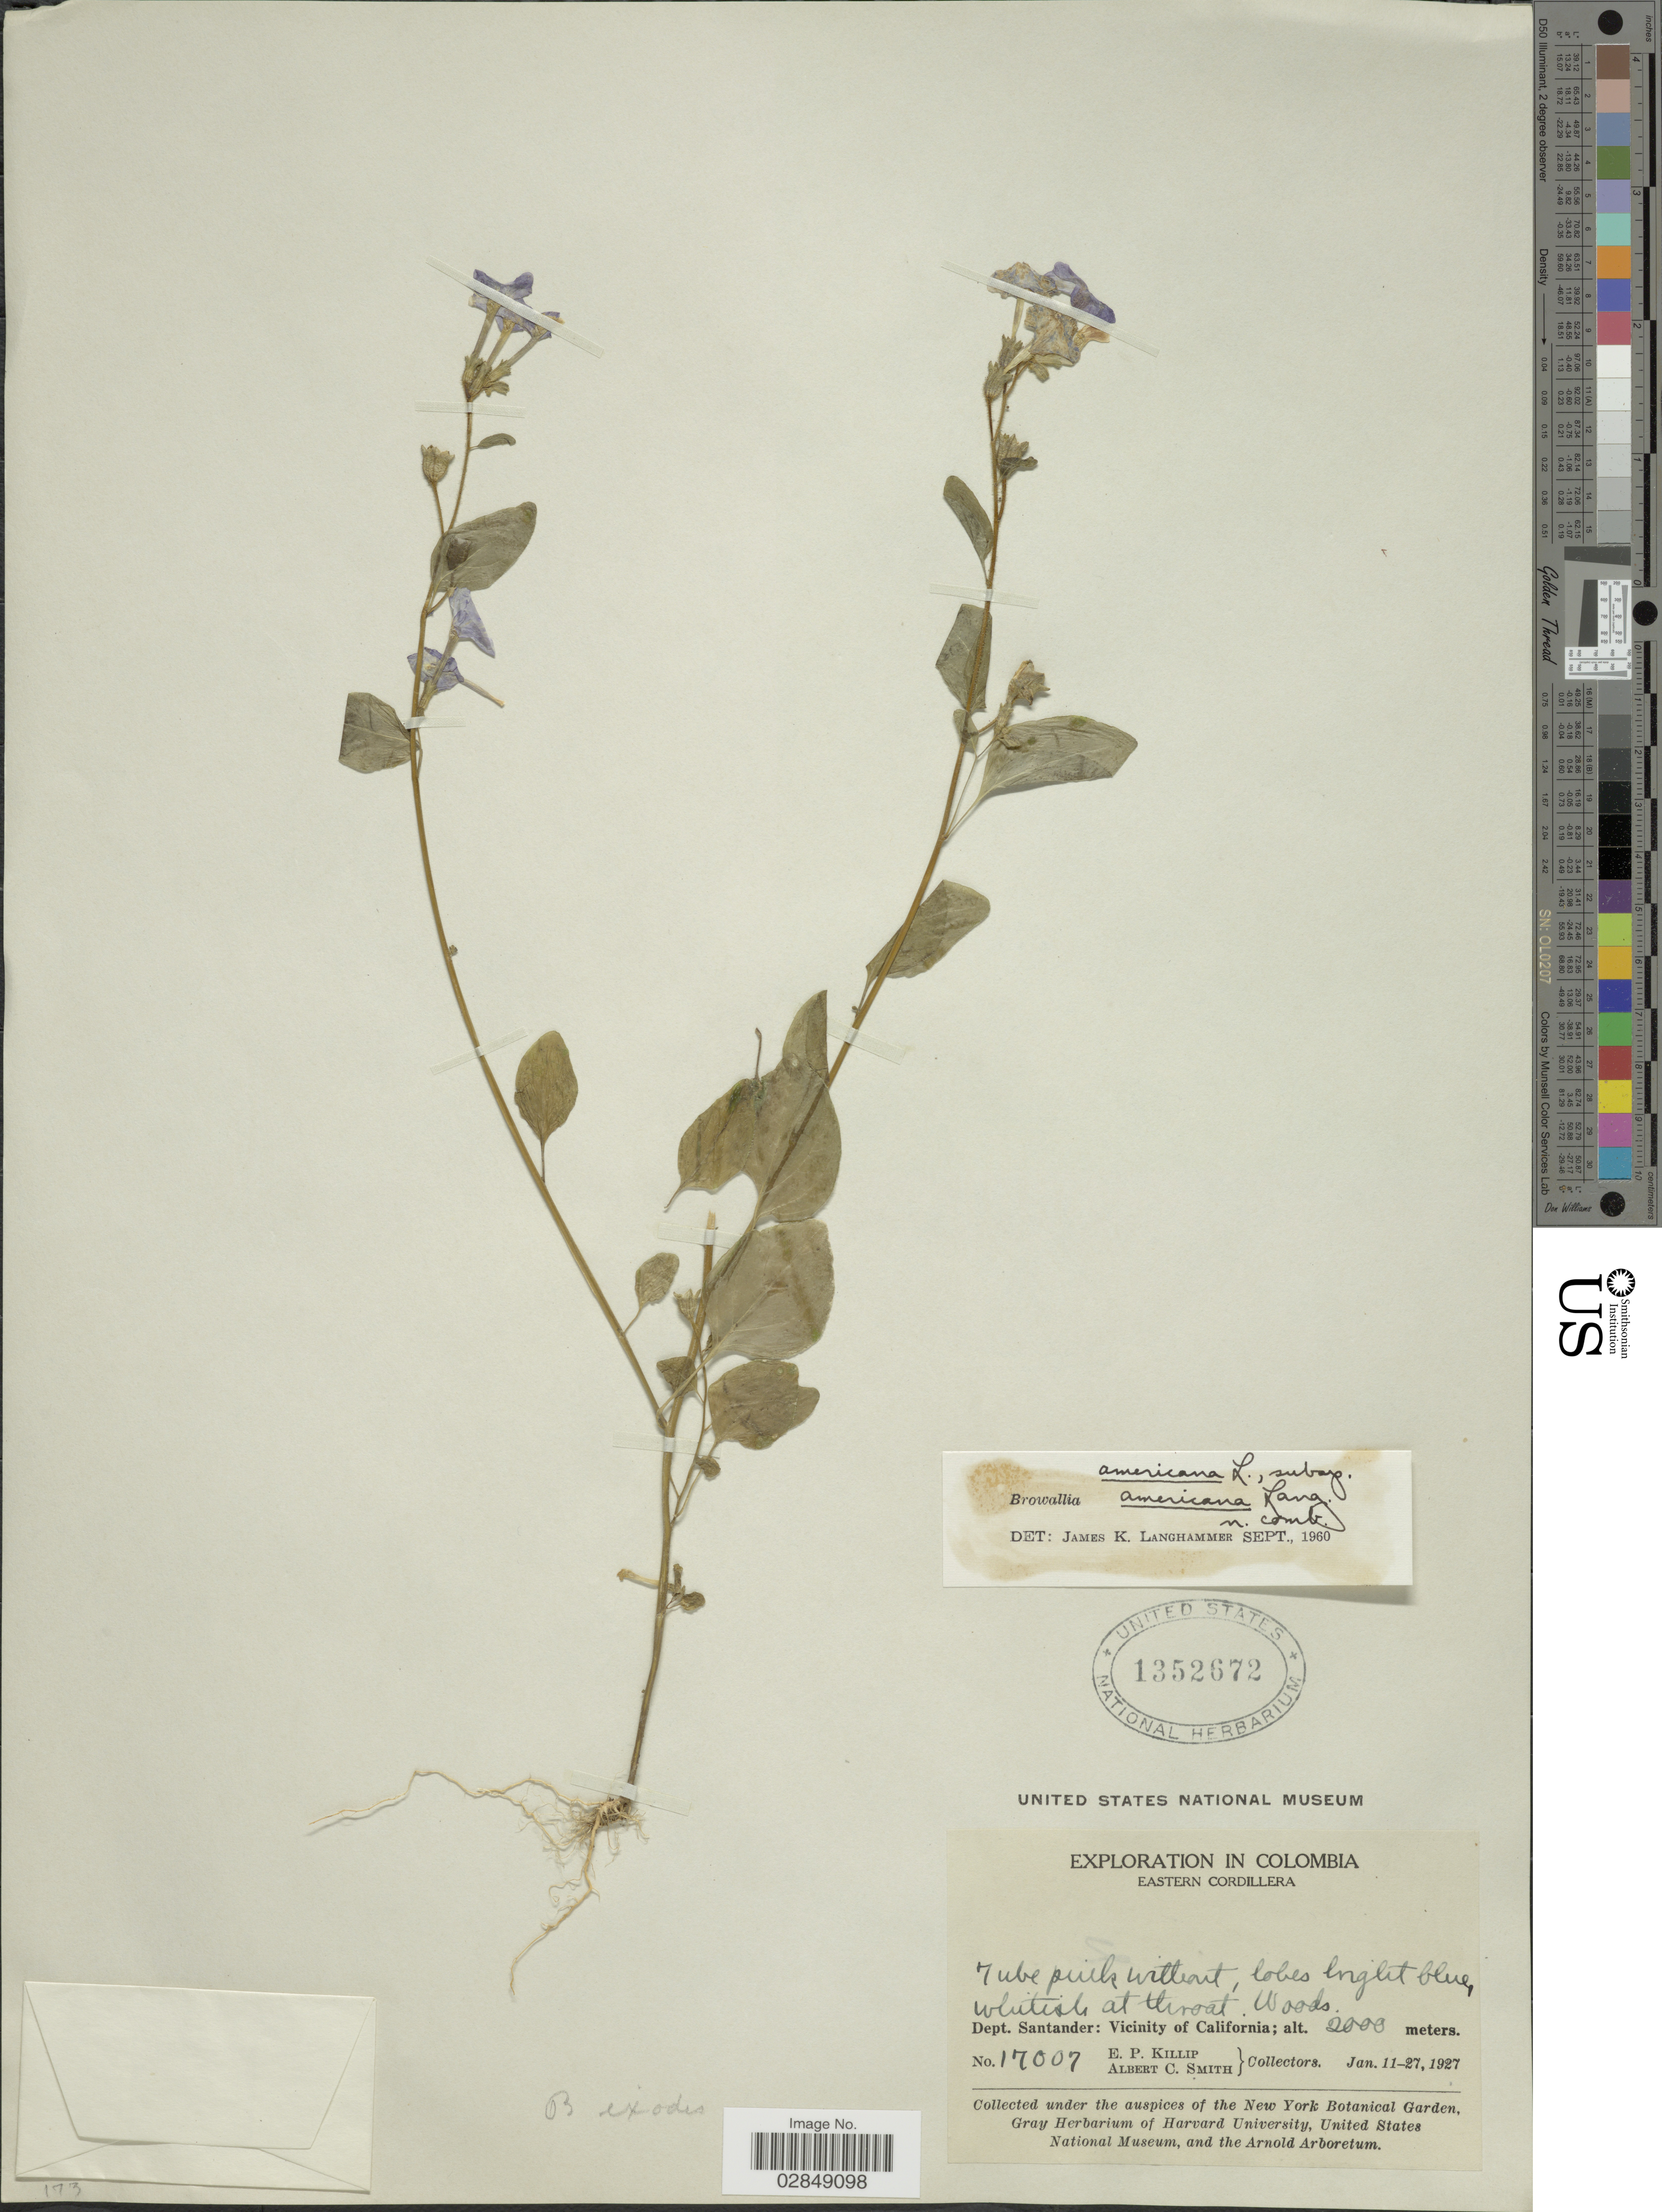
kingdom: Plantae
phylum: Tracheophyta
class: Magnoliopsida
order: Solanales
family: Solanaceae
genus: Browallia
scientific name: Browallia americana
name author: L.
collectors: E. P. Killip & A. C. Smith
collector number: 17007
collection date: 1927-01-11/1927-01-27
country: Colombia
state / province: Santander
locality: Eastern Cordillera. Dept. Santander: Vicinity of California.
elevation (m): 2000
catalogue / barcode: US 1352672